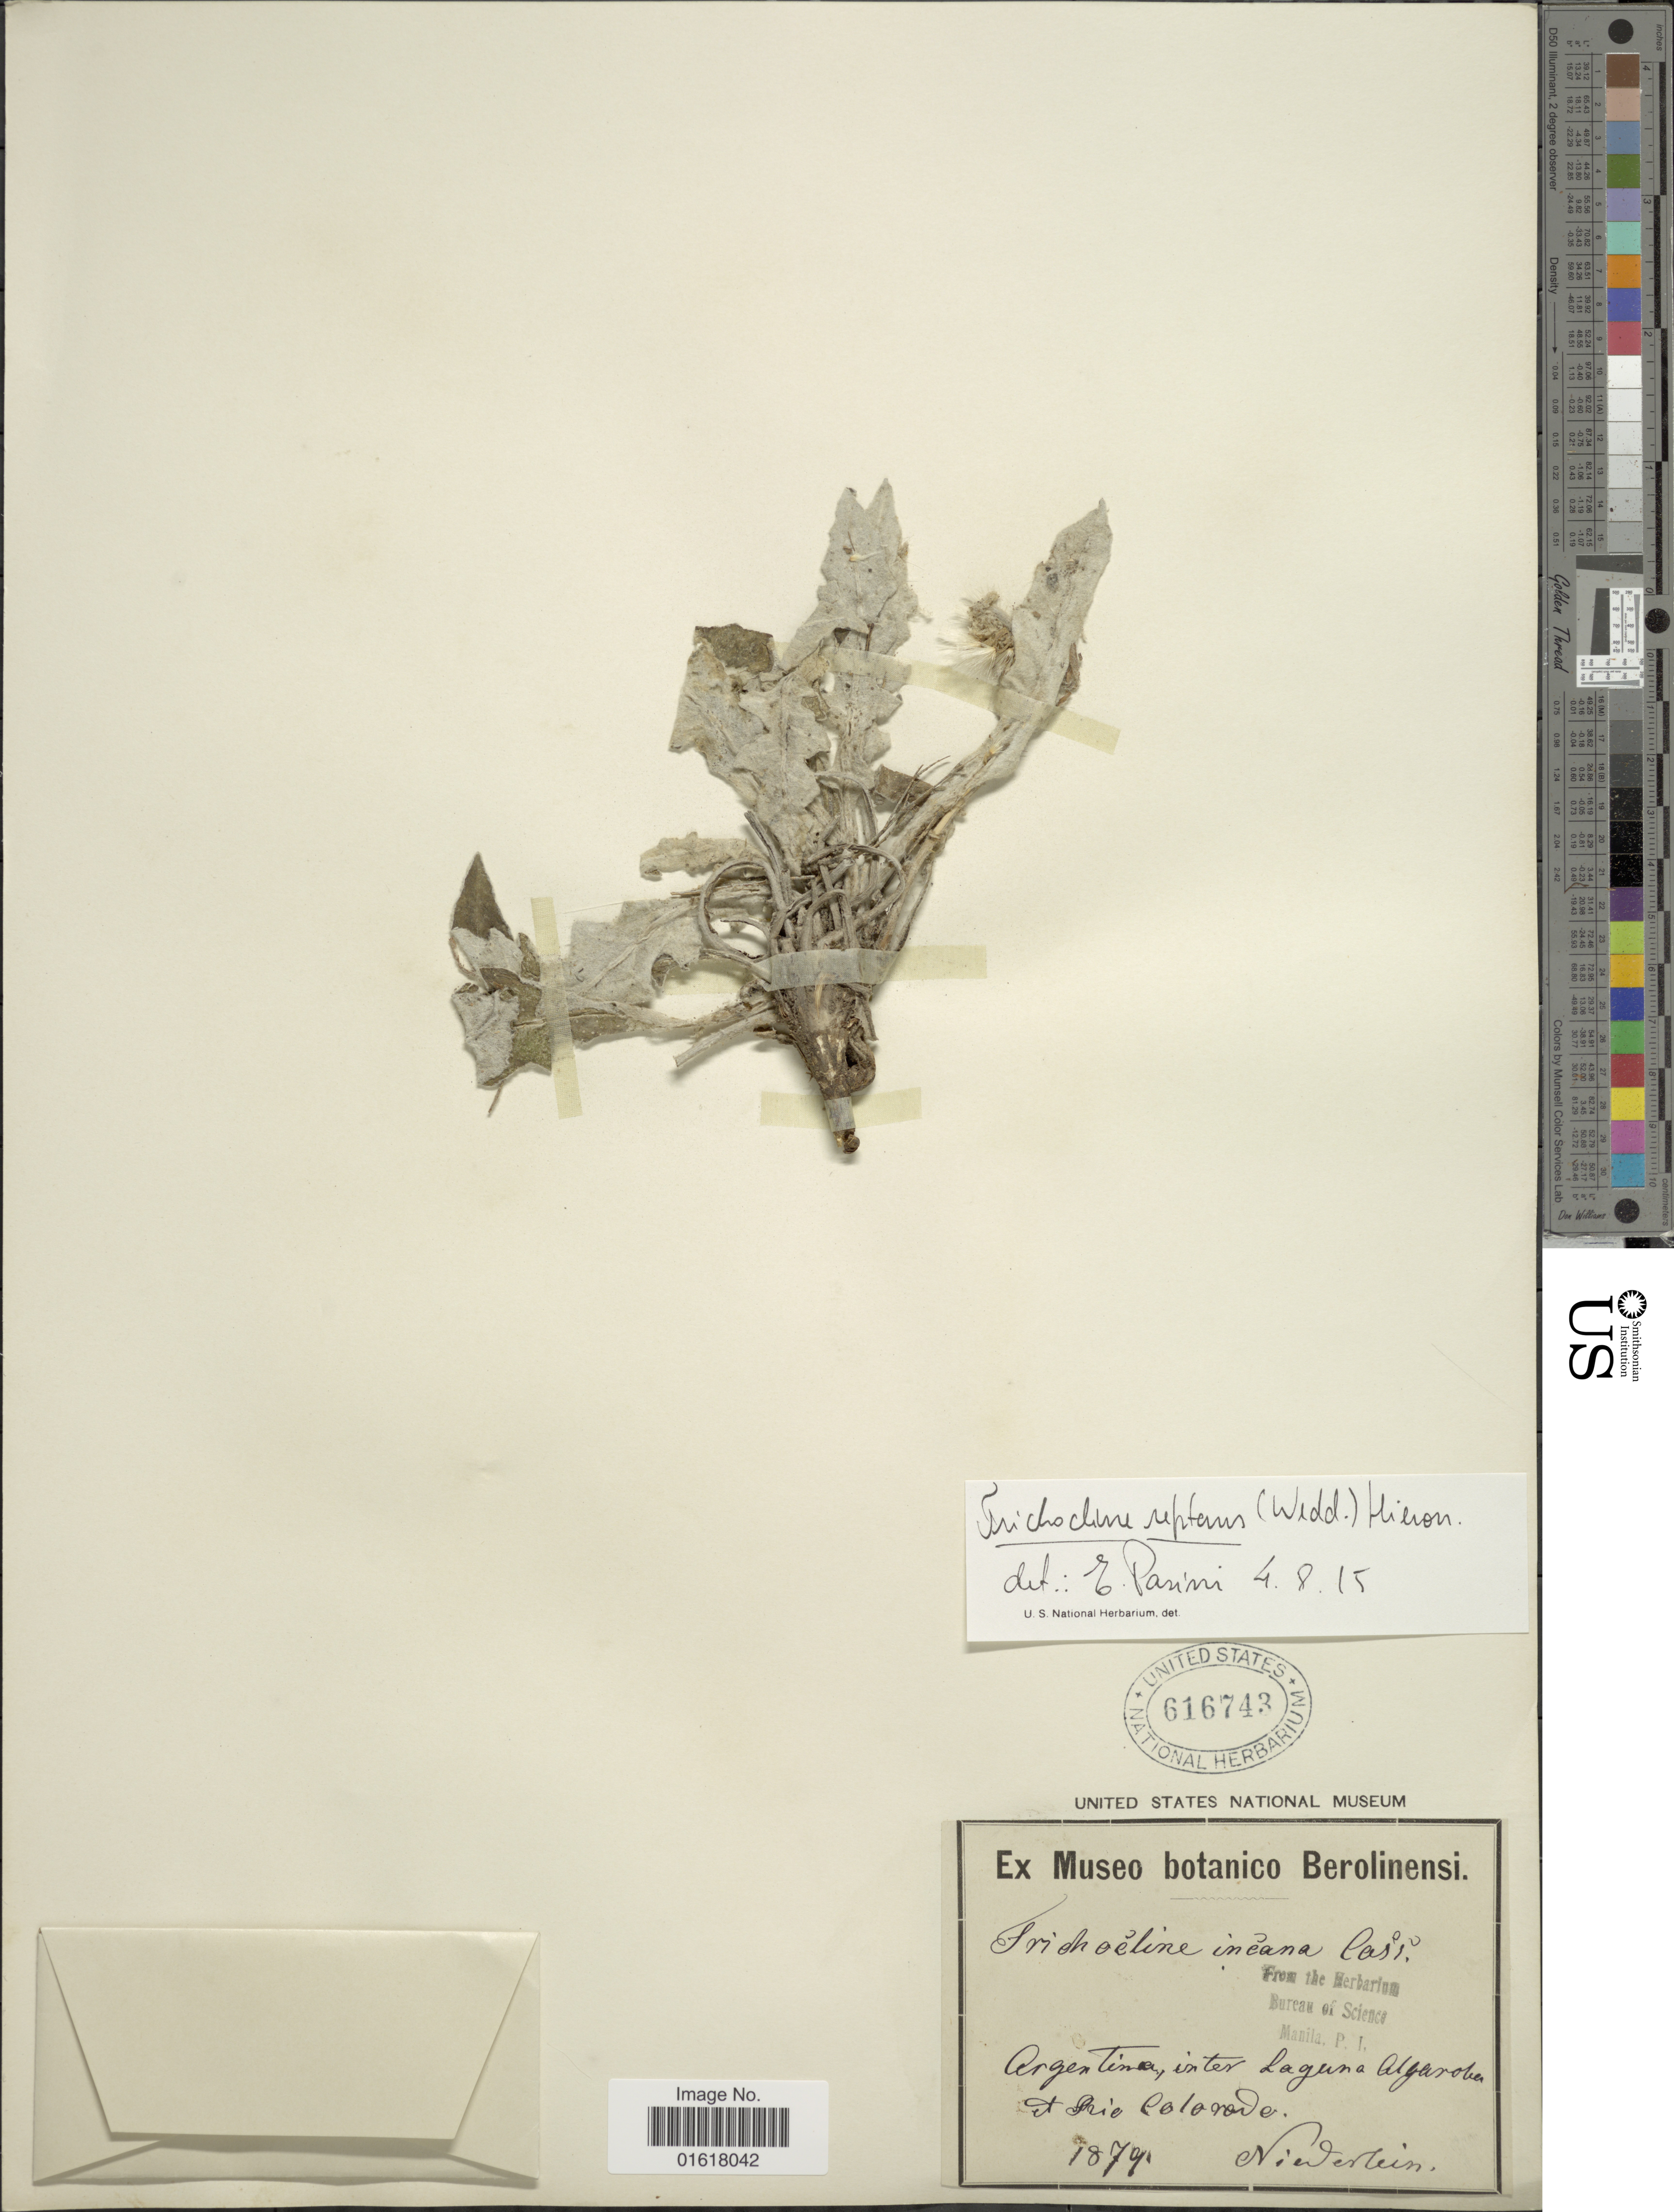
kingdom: Plantae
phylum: Tracheophyta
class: Magnoliopsida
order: Asterales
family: Asteraceae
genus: Trichocline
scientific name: Trichocline reptans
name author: (Wedd.) Hieron.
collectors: Niederlein, --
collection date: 1879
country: Argentina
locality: Inter laguna Algaroba et Rio Colorado.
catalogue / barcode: US 616743